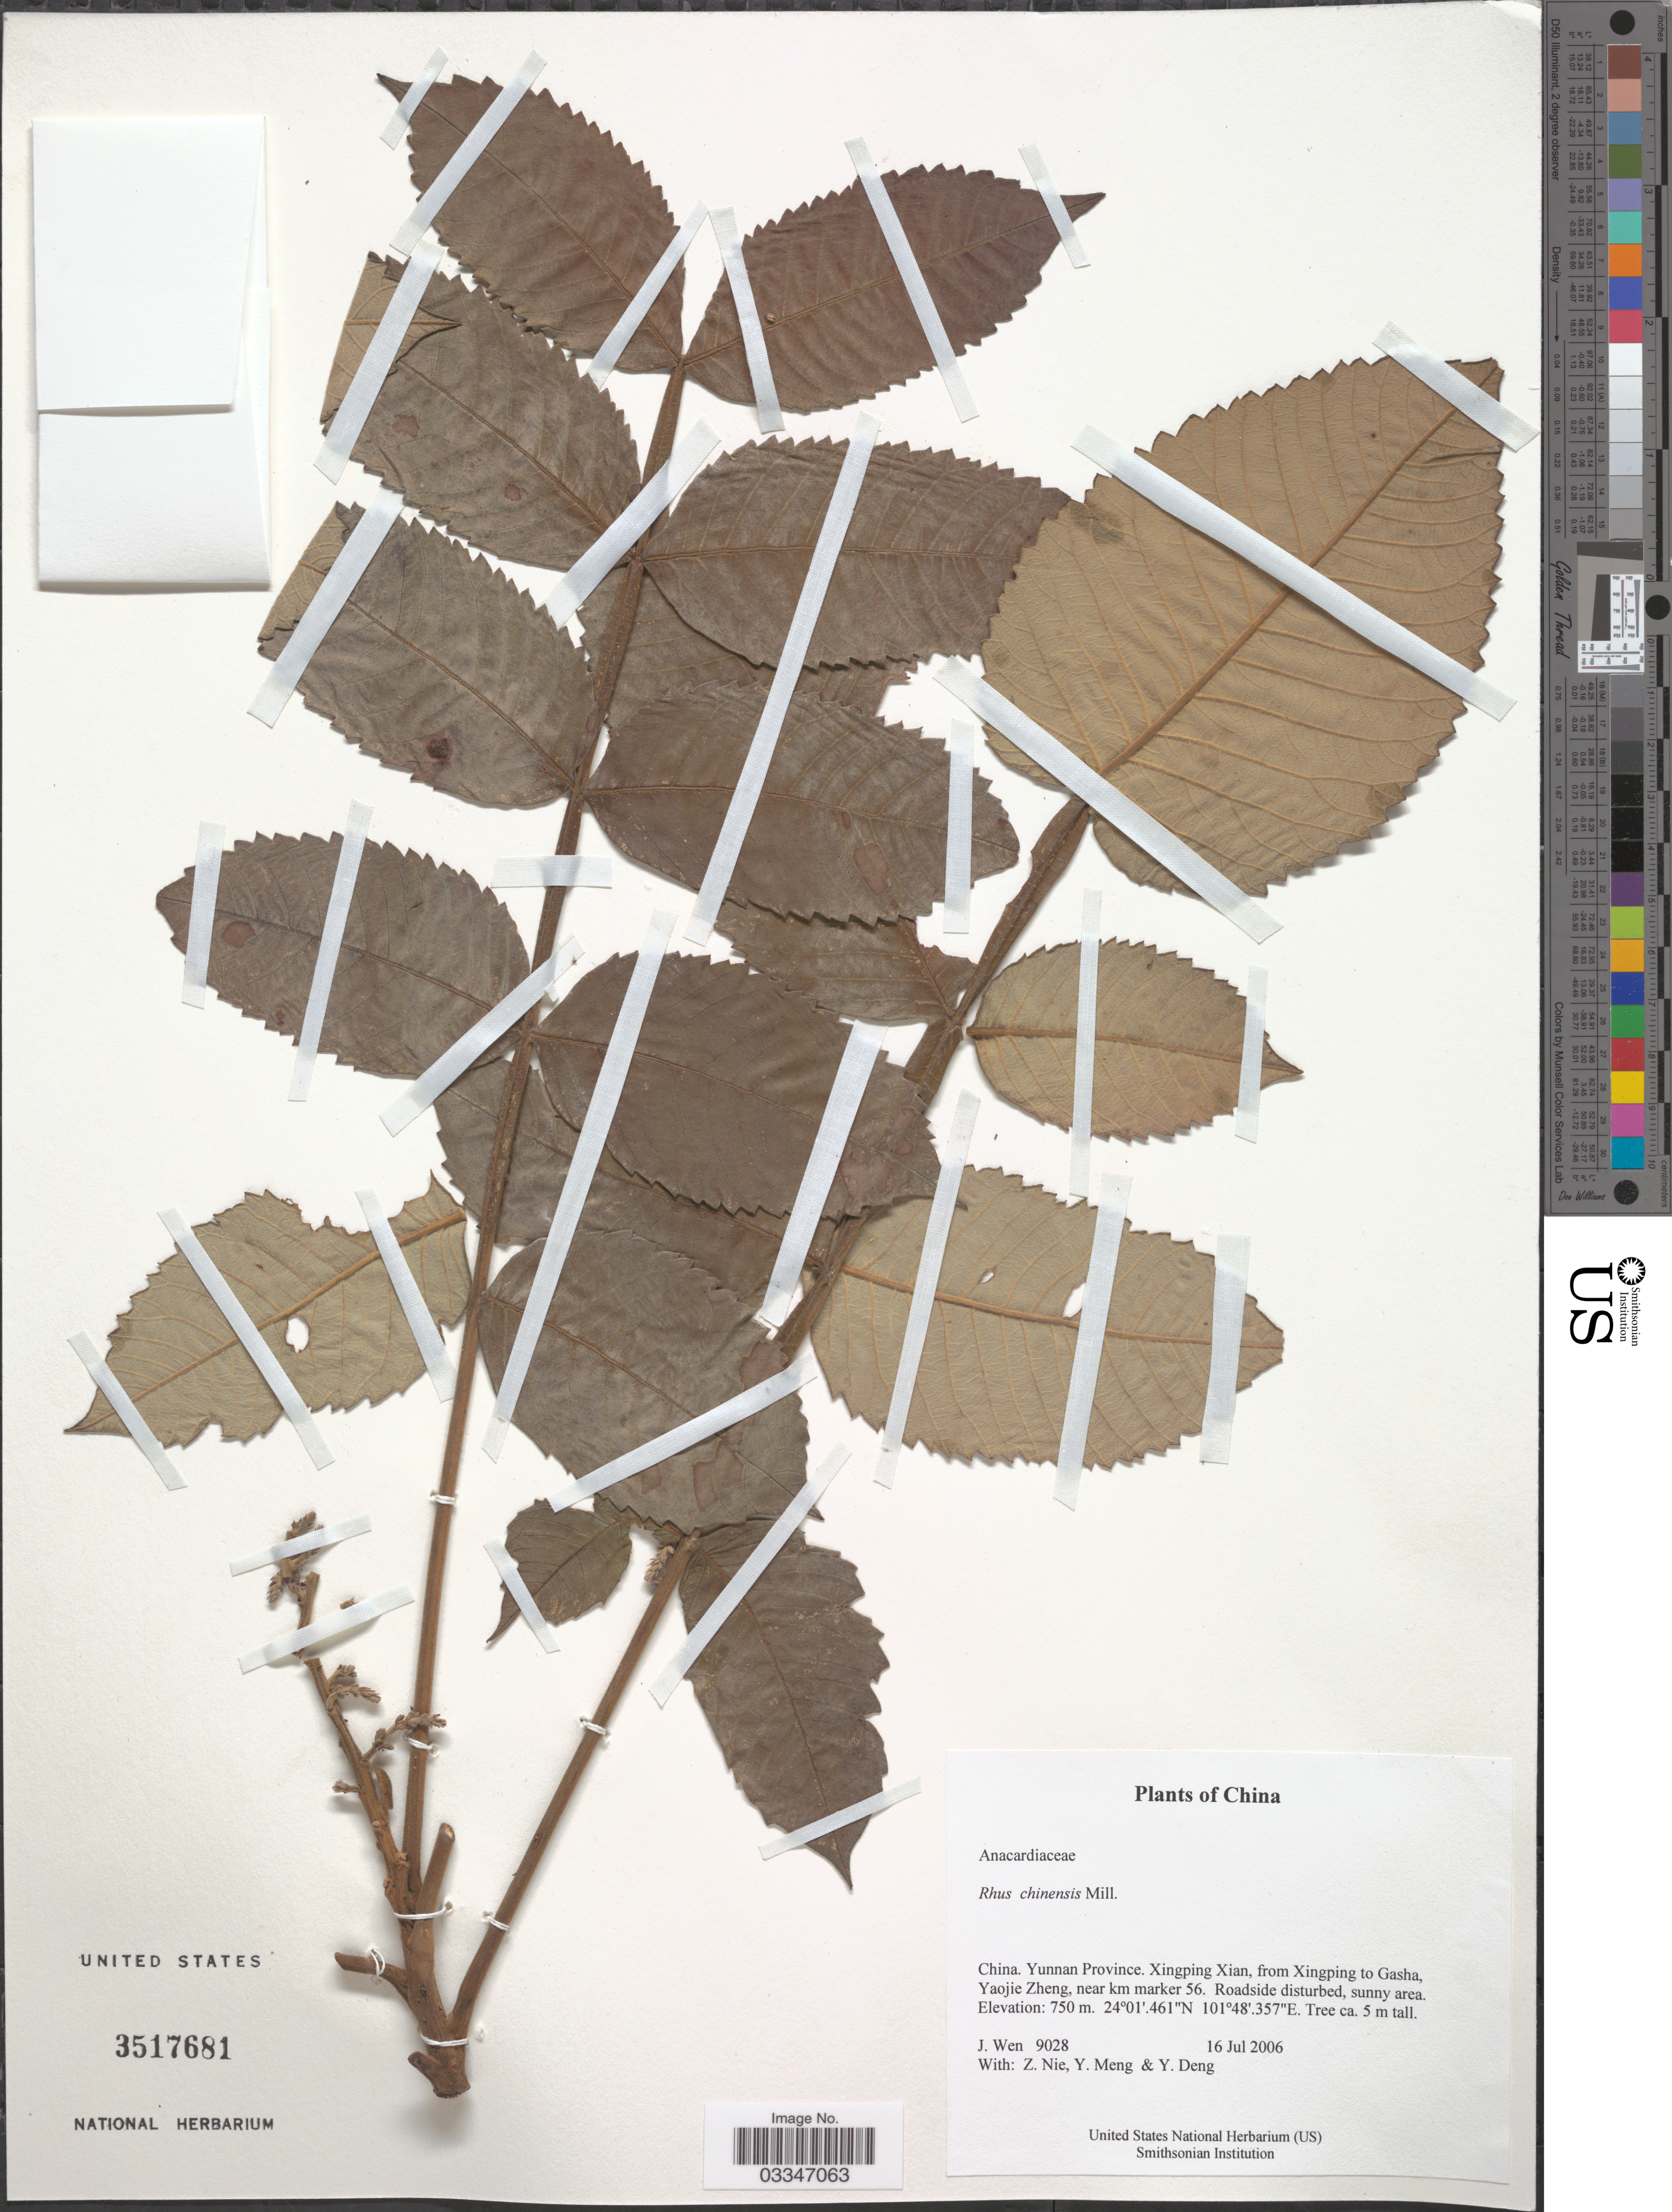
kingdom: Plantae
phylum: Tracheophyta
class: Magnoliopsida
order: Sapindales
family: Anacardiaceae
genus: Rhus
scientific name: Rhus chinensis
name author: Mill.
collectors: J. Wen, Z. Nie, Y. Meng & Y. Deng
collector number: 9028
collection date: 2006-07-16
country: China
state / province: Yunnan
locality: Xingping Xian, from Xingping to Gasha, Yaojie Zhen, near km marker 56.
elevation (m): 750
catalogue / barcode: US 3517681